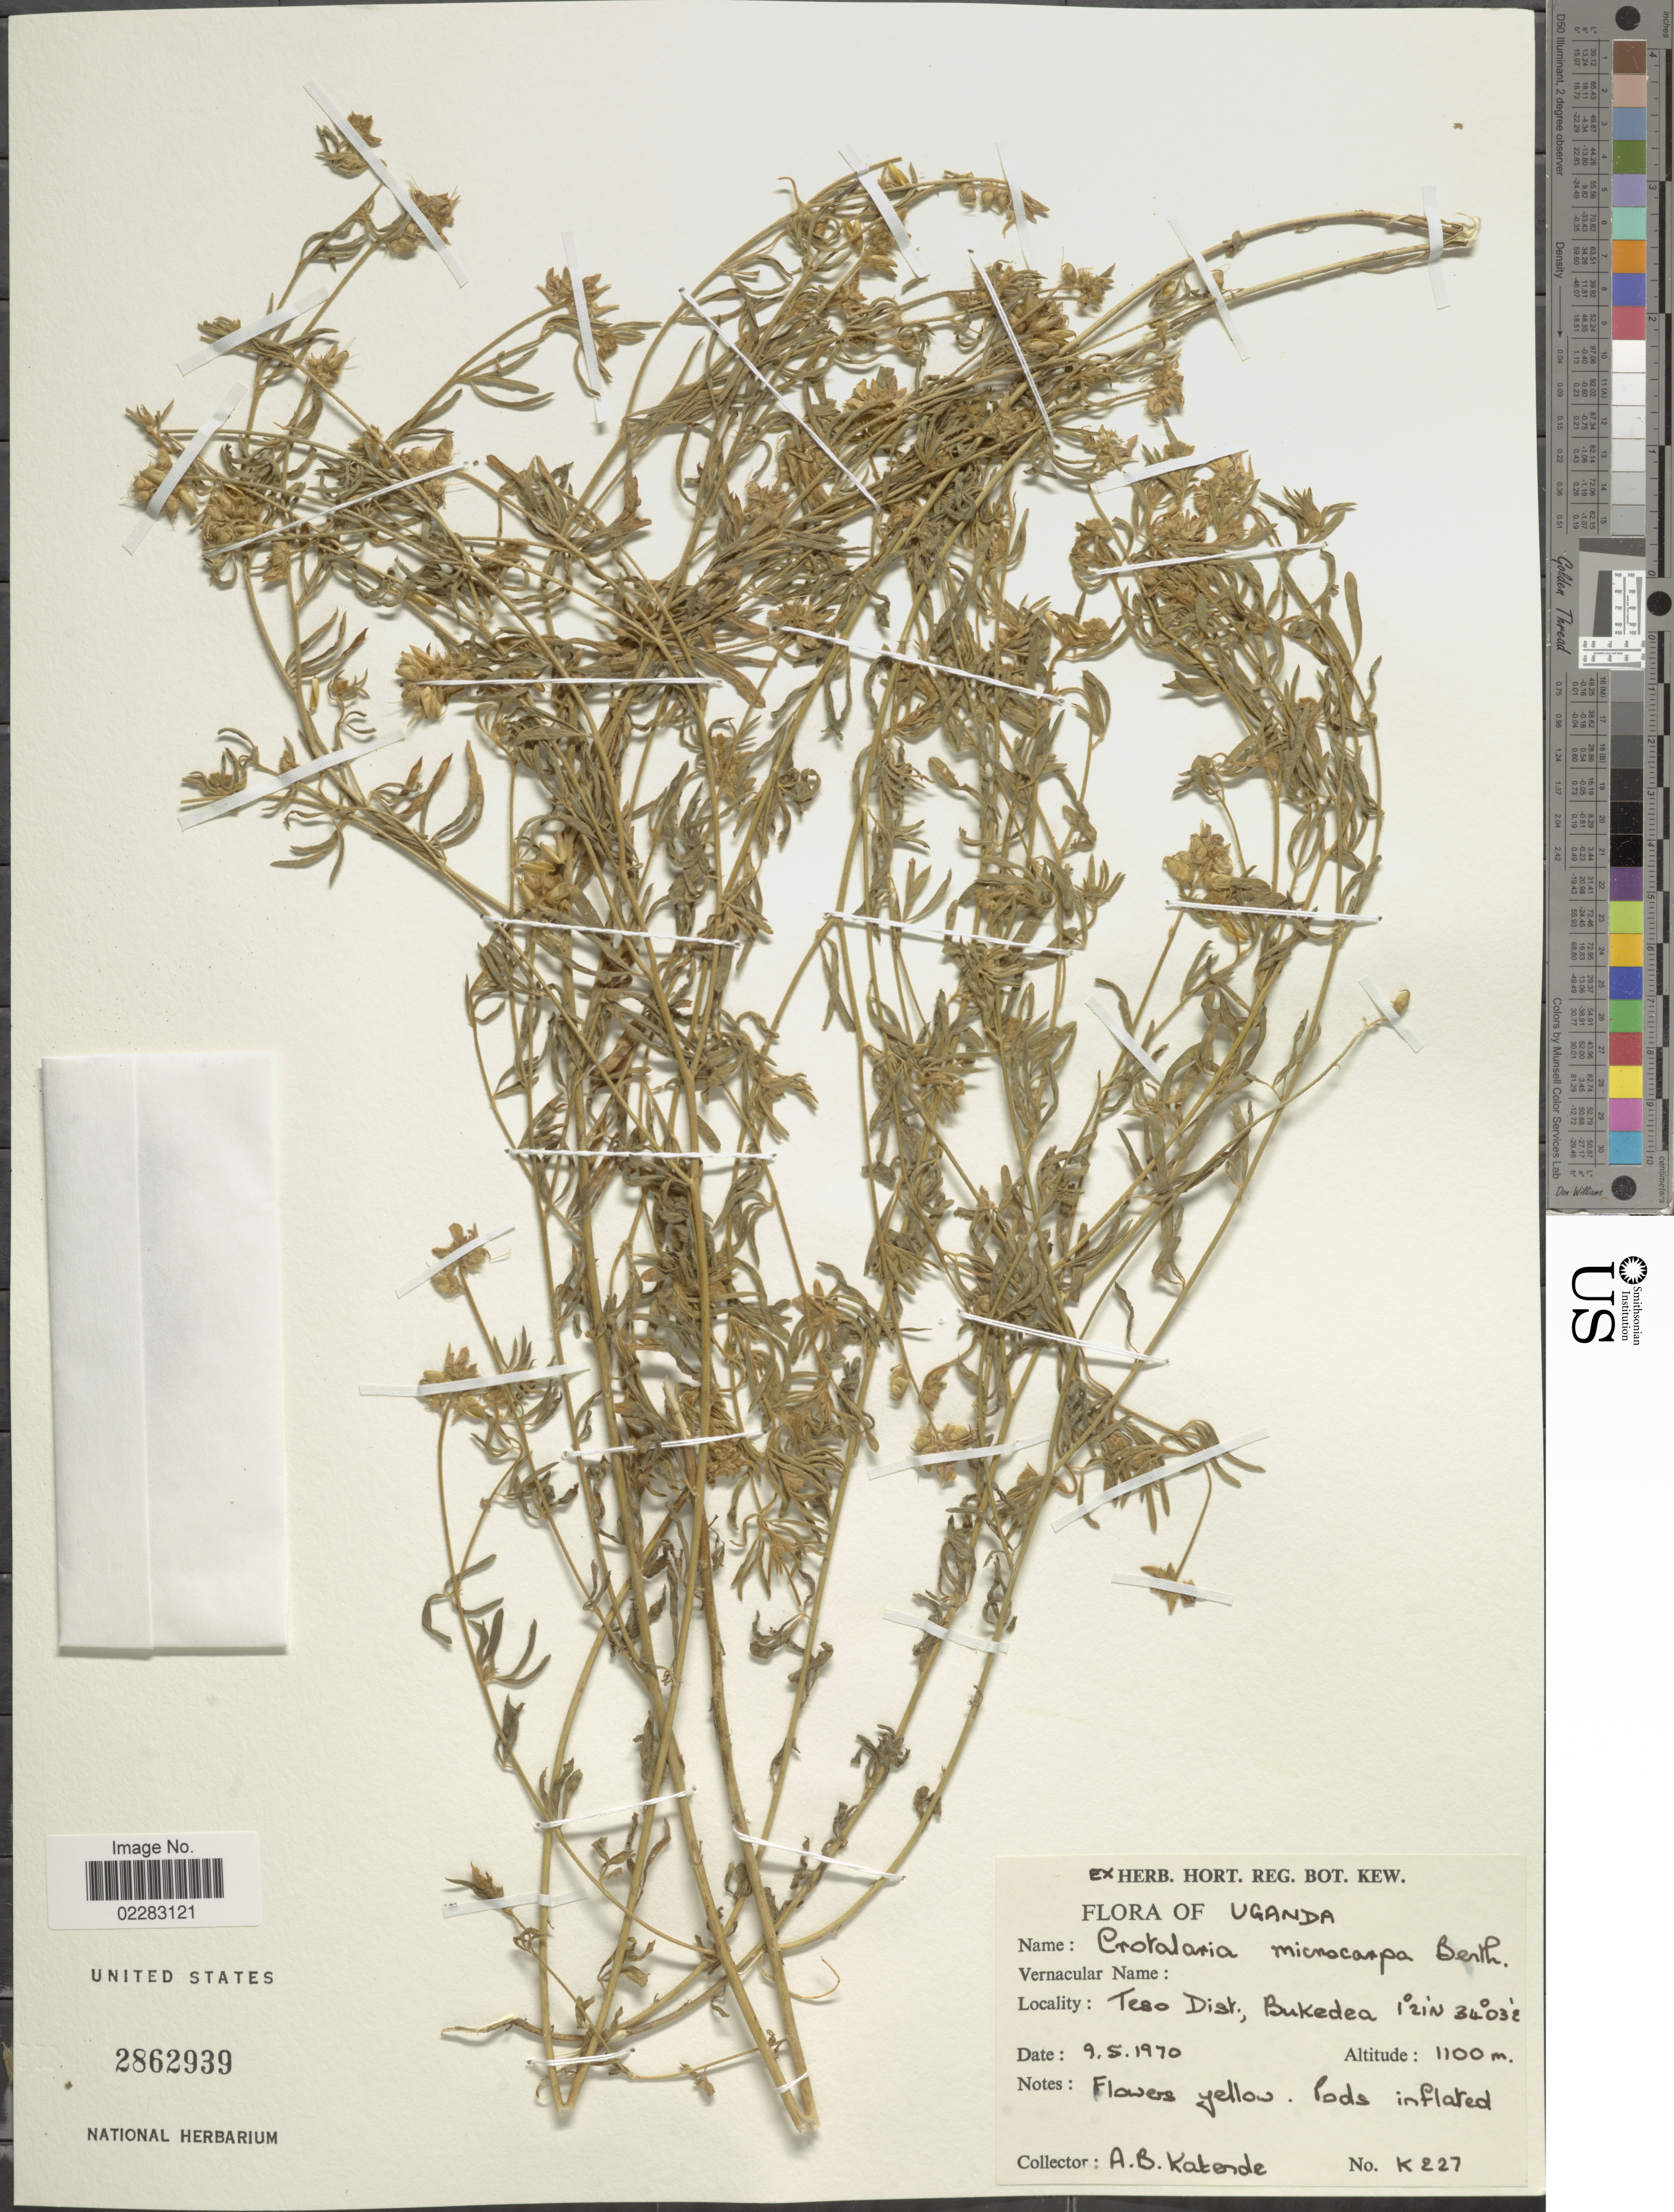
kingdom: Plantae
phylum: Tracheophyta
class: Magnoliopsida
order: Fabales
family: Fabaceae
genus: Crotalaria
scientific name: Crotalaria microcarpa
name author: Benth.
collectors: A. Katende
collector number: K227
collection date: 1970-05-09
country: Uganda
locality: Teso Dist., Bukeda.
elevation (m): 1100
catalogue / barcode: US 2862939